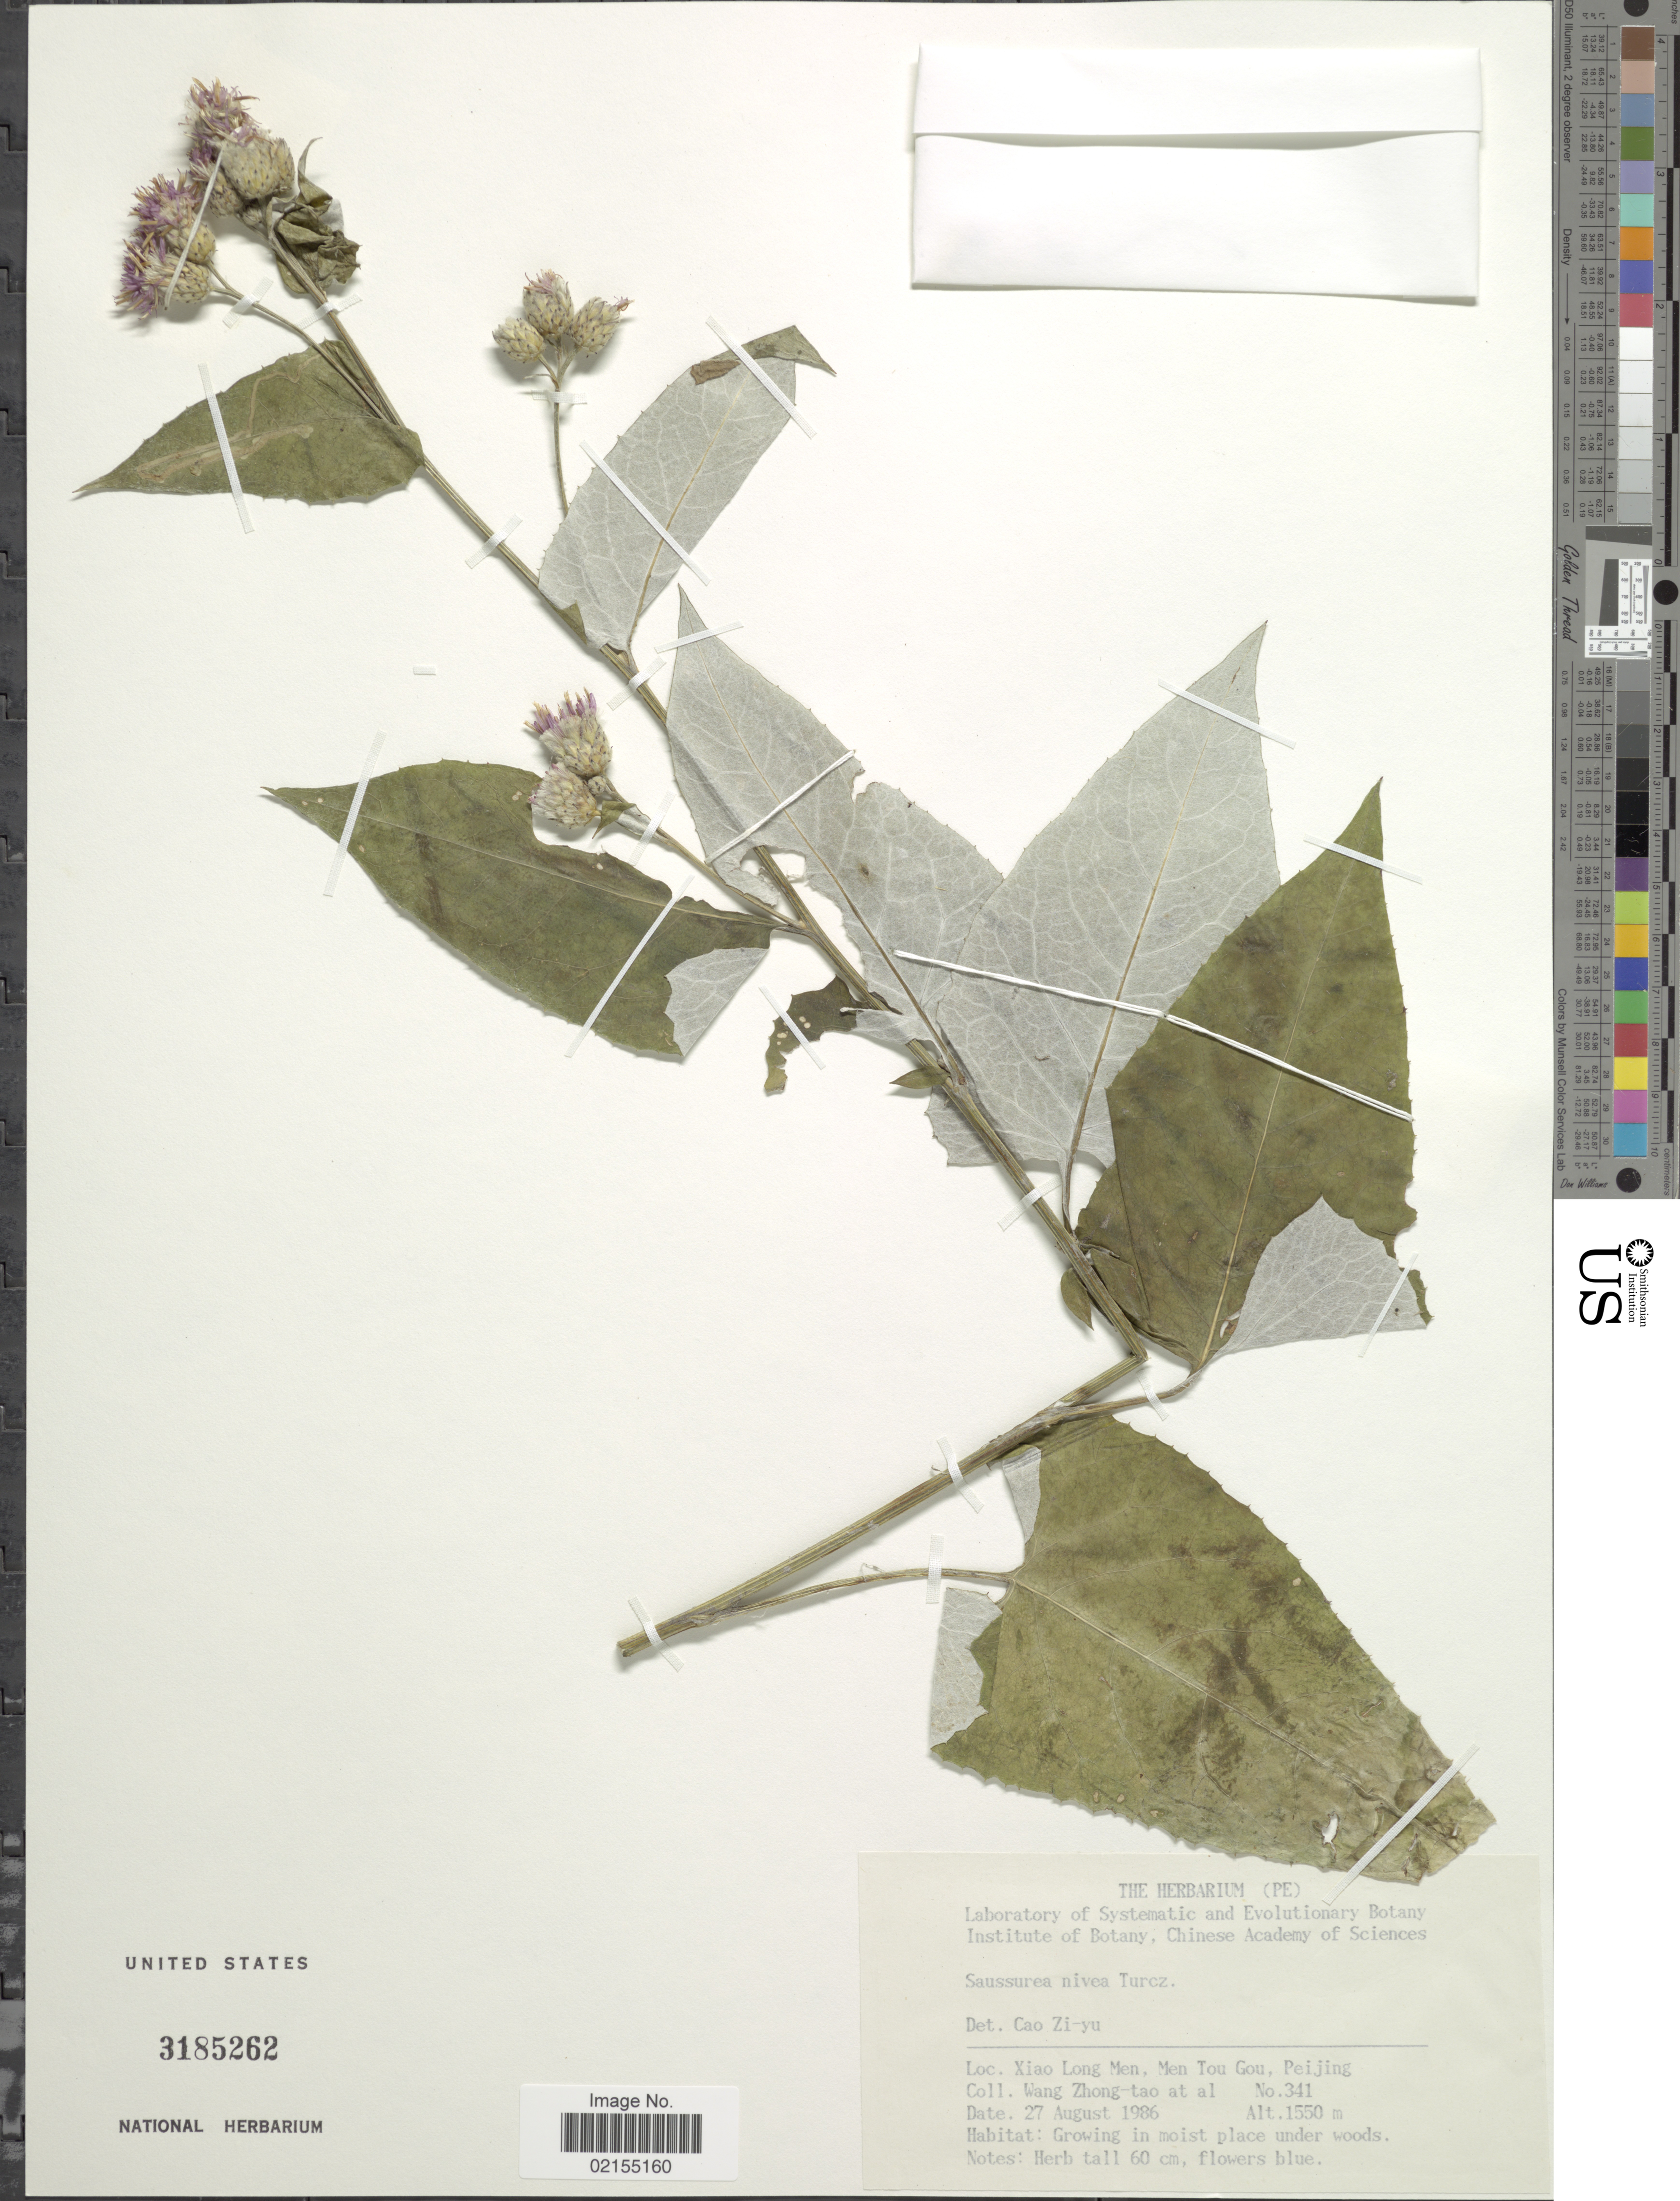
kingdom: Plantae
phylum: Tracheophyta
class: Magnoliopsida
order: Asterales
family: Asteraceae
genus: Saussurea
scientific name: Saussurea nivea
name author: Turcz.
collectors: W. Zhong-Tao & et al.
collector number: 341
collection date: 1986-08-27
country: China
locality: Xiao Long Men, Men Tou Gou, Peijing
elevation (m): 1550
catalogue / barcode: US 3185262